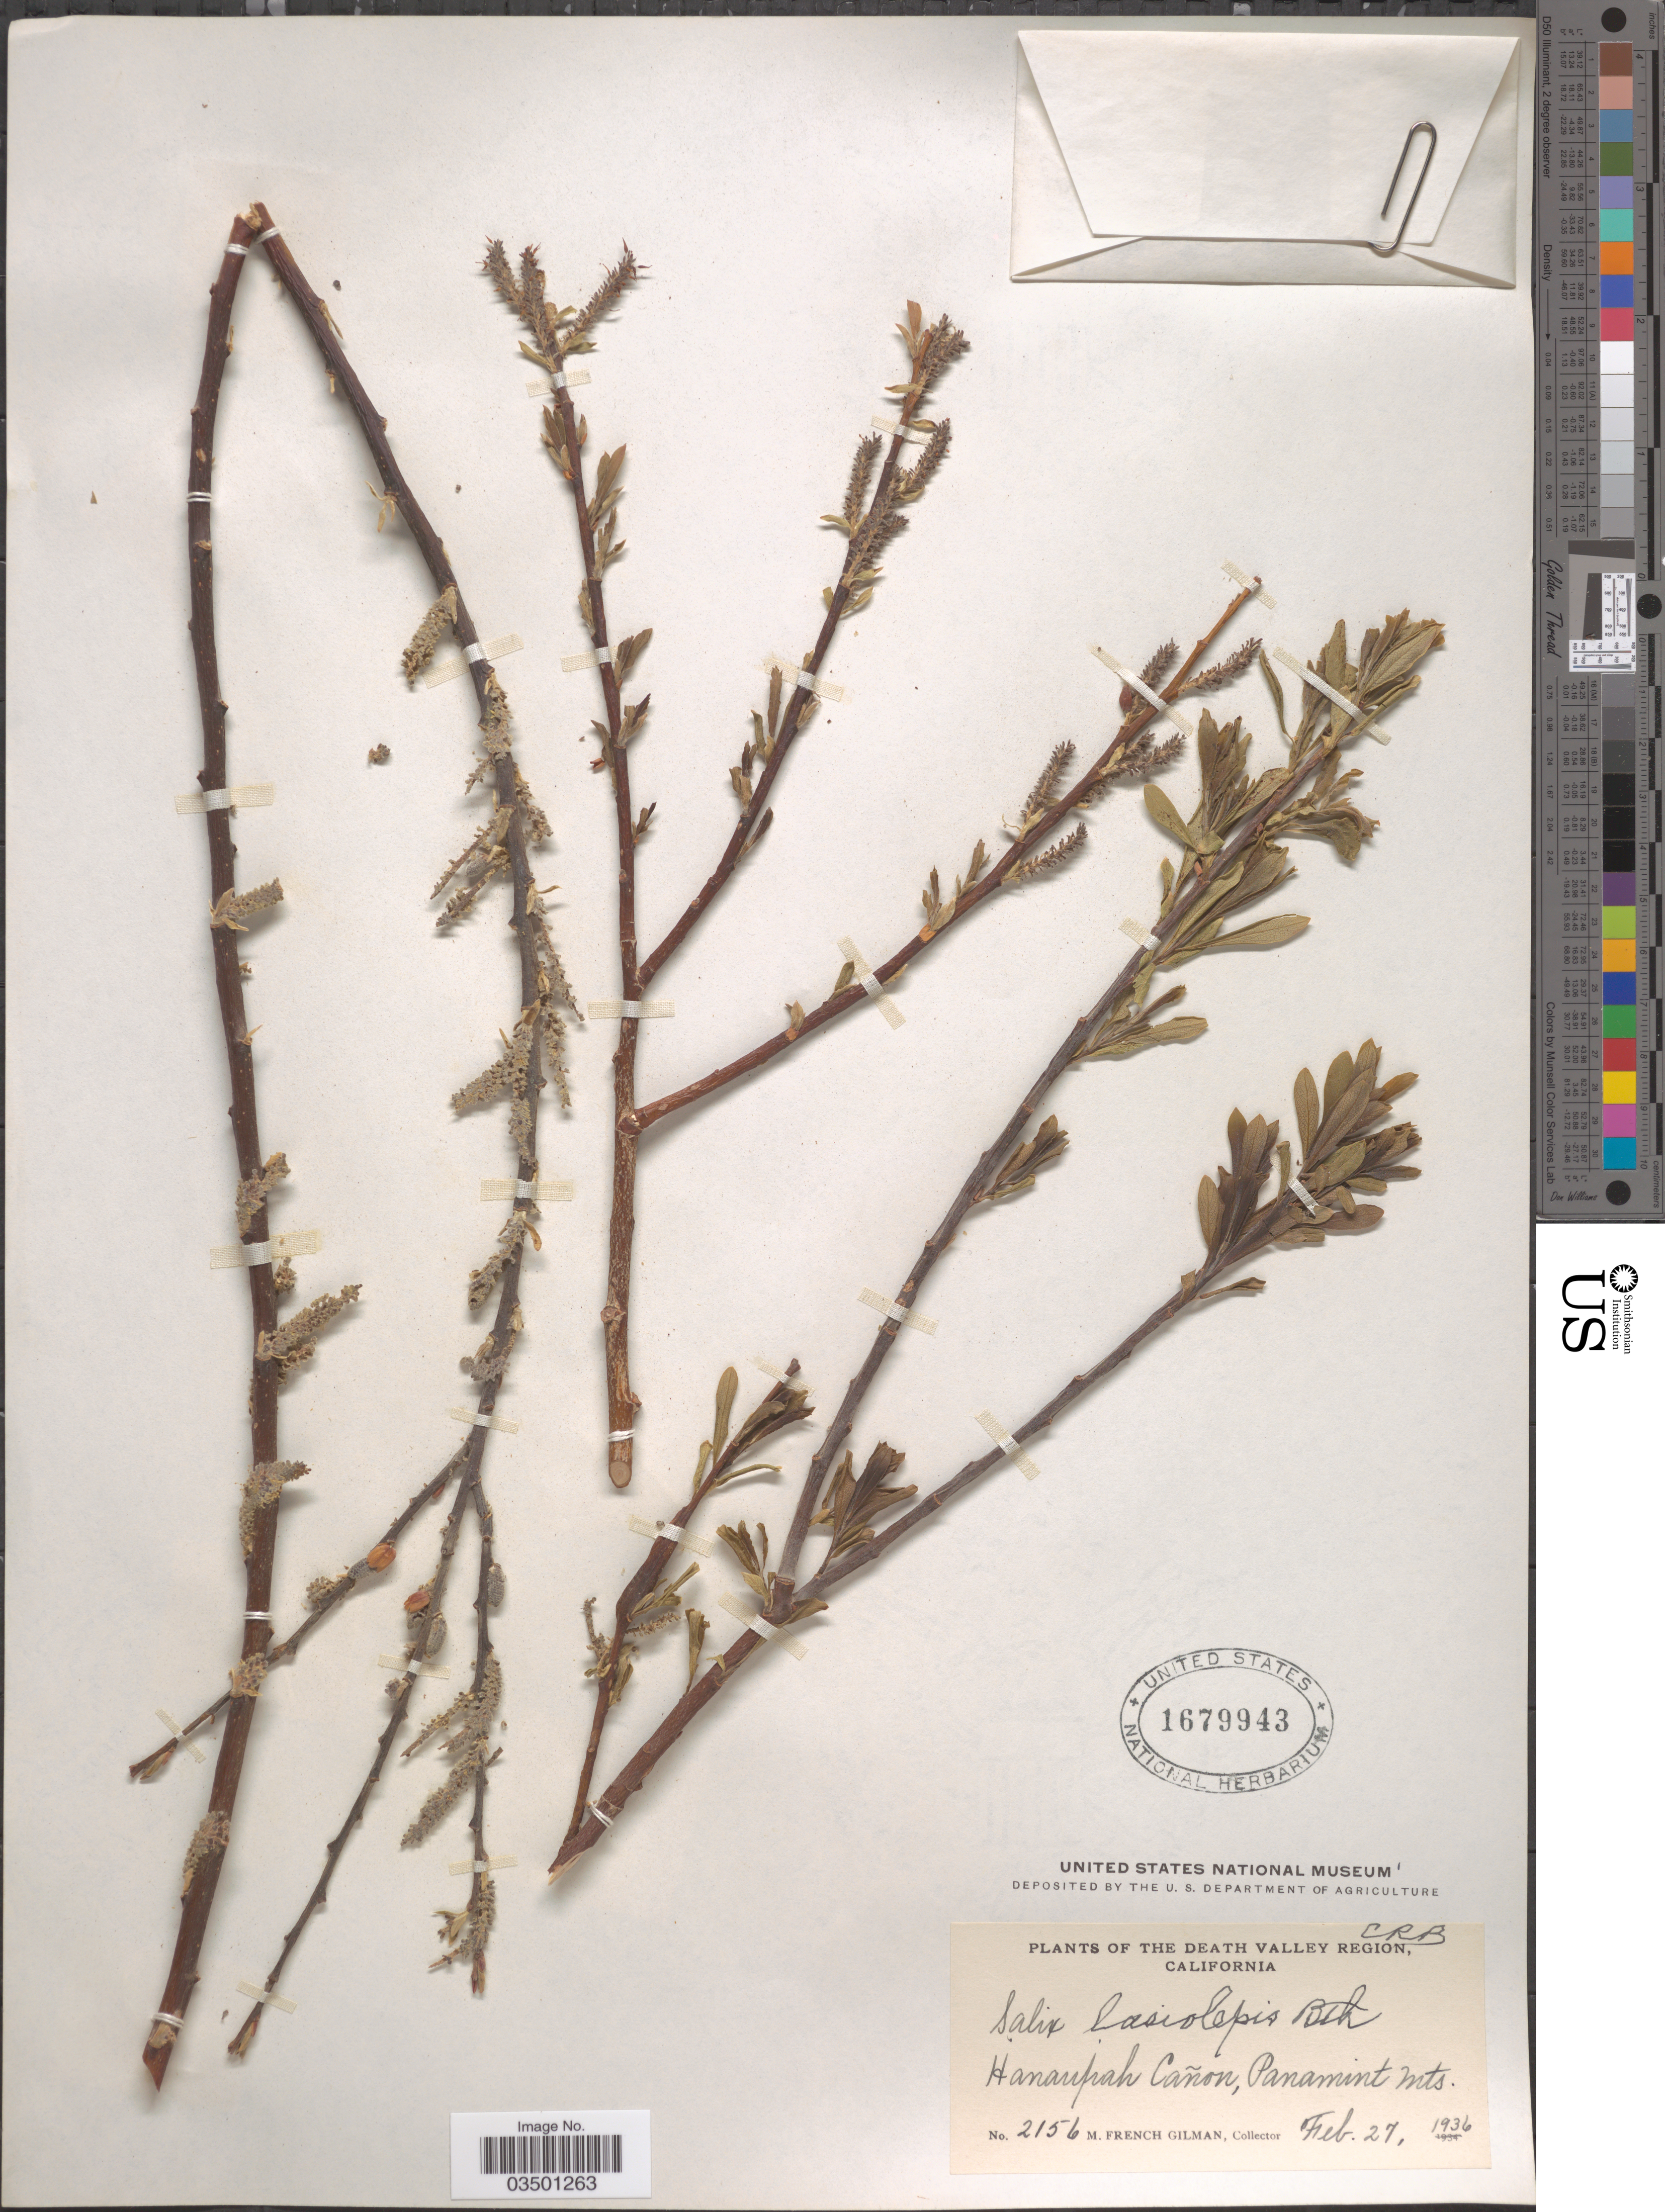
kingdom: Plantae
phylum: Tracheophyta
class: Magnoliopsida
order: Malpighiales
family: Salicaceae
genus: Salix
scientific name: Salix lasiolepis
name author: Benth.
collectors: M. F. Gilman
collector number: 2156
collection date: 1936-02-27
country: United States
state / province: California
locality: The Death Valley Region. Hunaupah Cañon, Panamint Mts.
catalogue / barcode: US 1679943